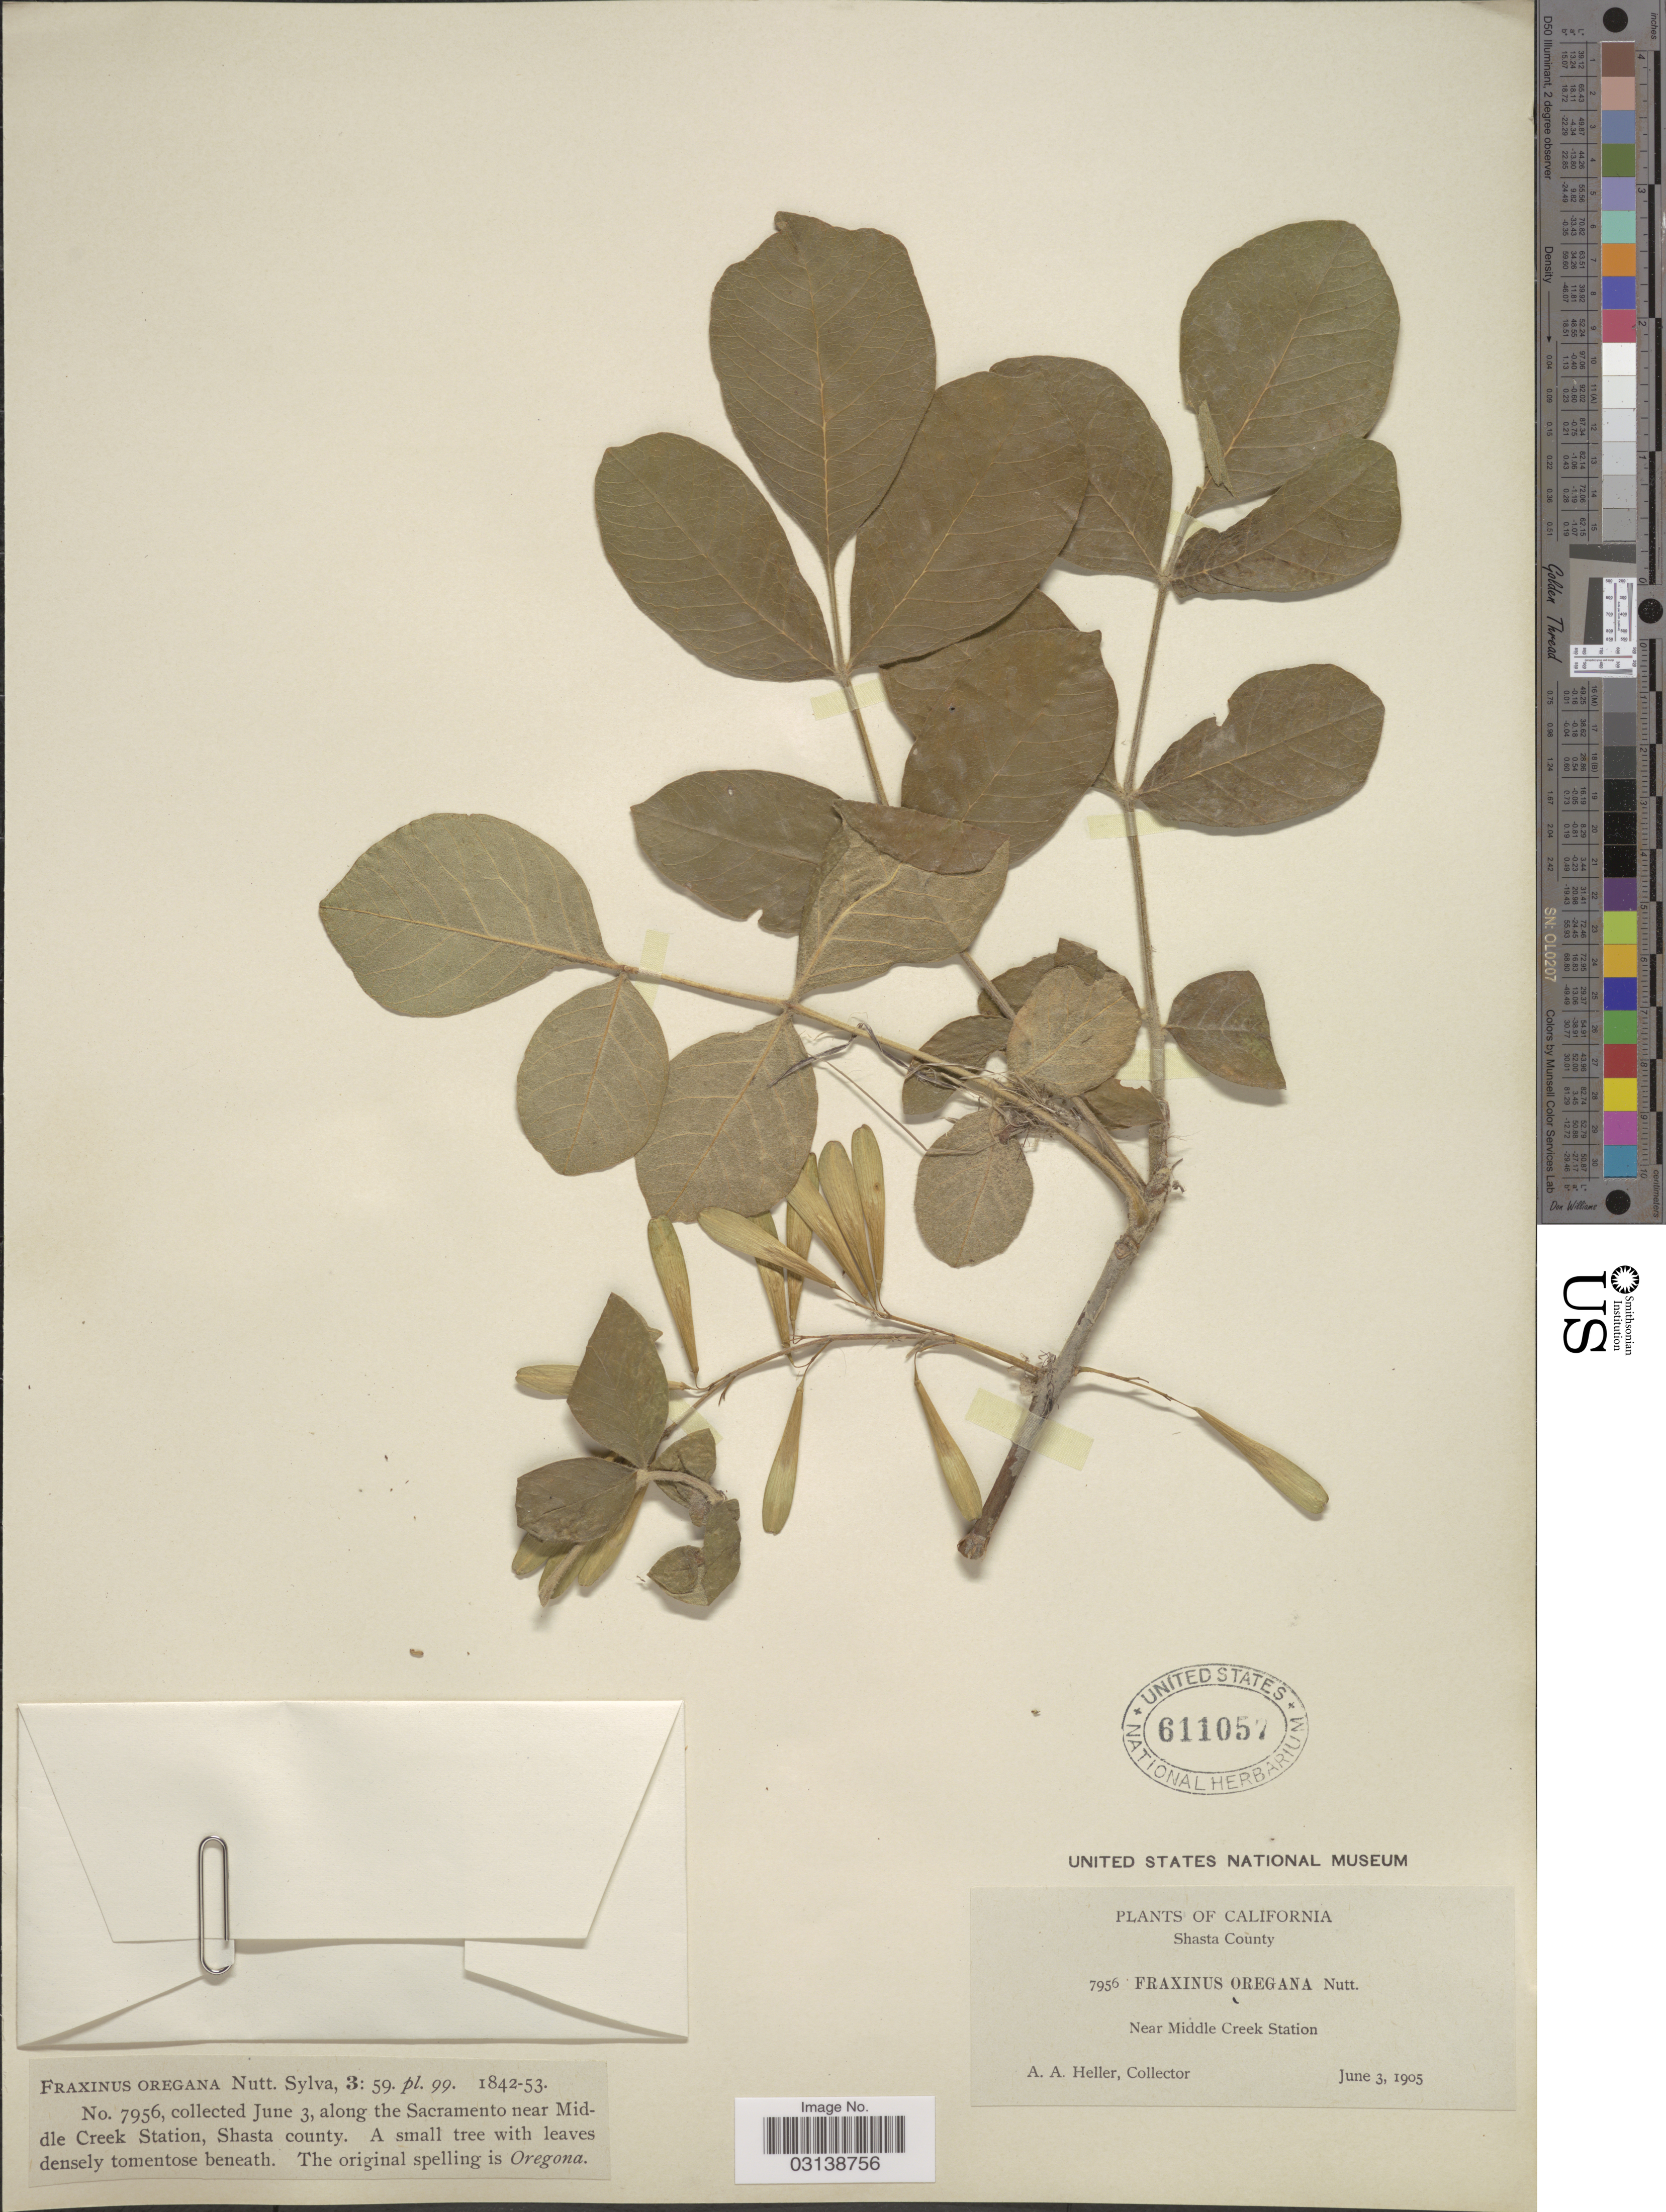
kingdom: Plantae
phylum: Tracheophyta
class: Magnoliopsida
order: Lamiales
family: Oleaceae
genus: Fraxinus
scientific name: Fraxinus latifolia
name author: Benth.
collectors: A. A. Heller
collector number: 7956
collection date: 1905-06-03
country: United States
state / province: California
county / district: Shasta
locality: Shasta County. Near Middle Creek Station. Along the Sacramento near Middle Creek Station.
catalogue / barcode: US 611057